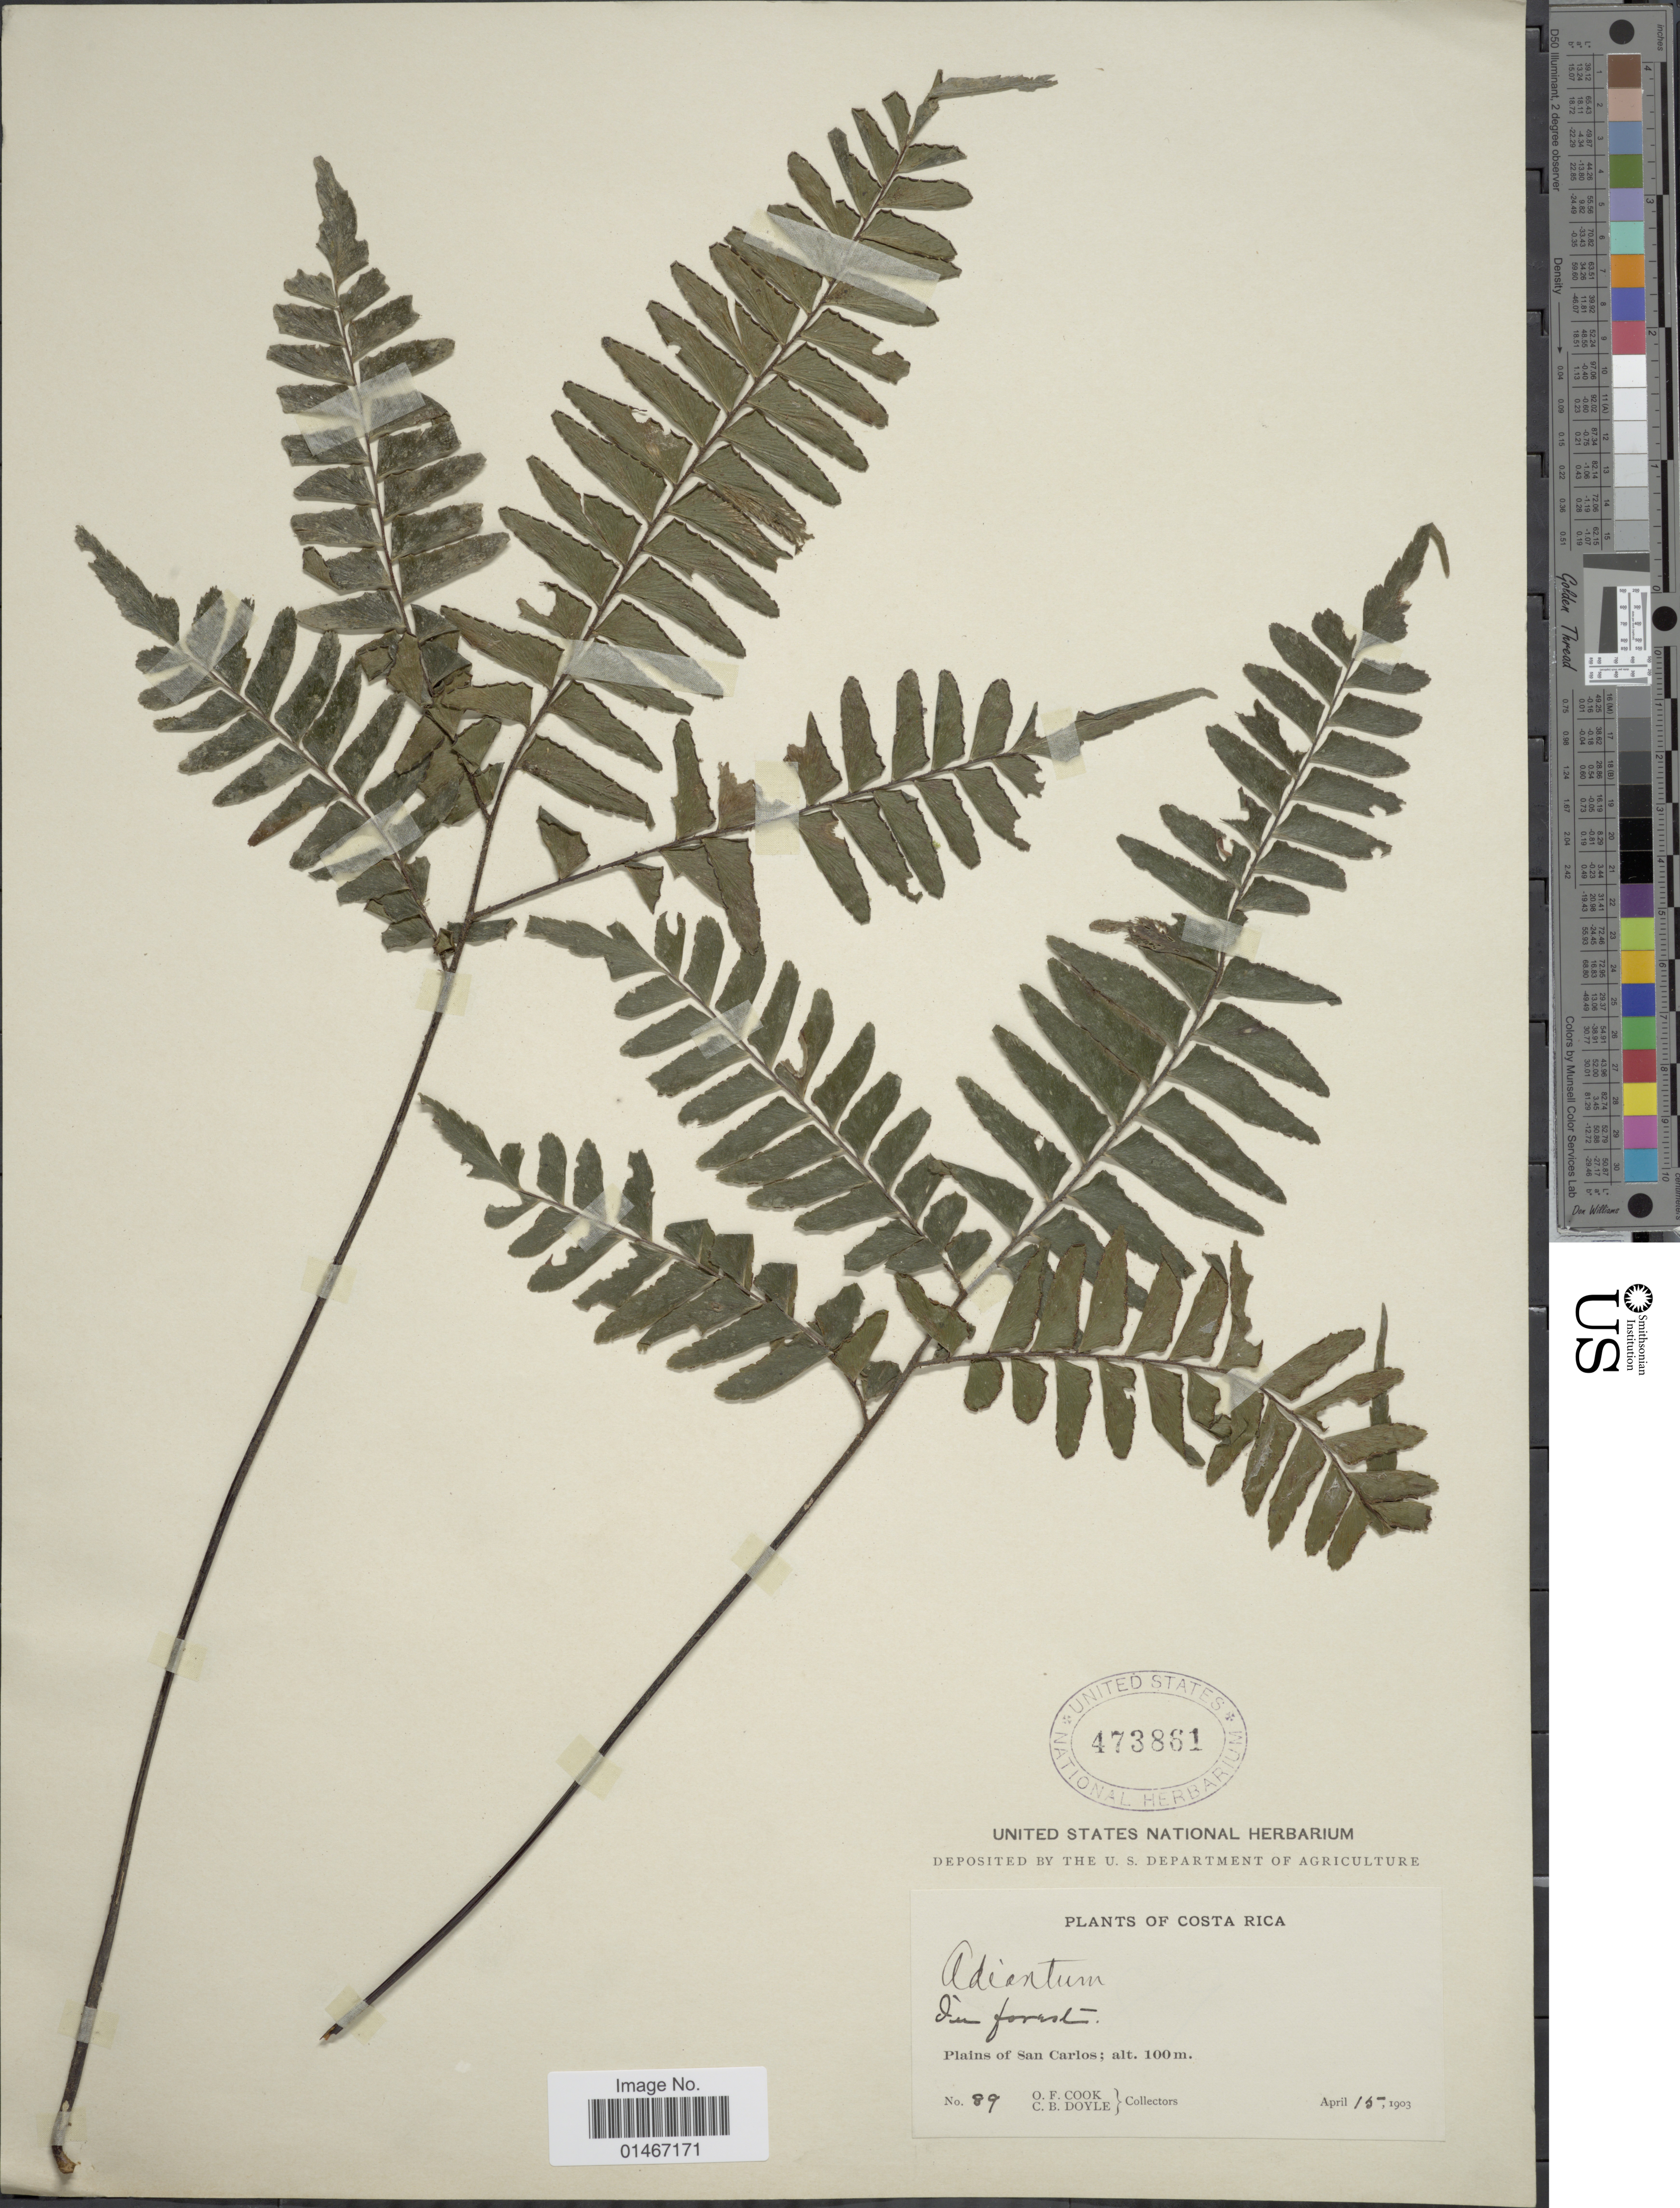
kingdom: Plantae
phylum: Tracheophyta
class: Polypodiopsida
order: Polypodiales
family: Pteridaceae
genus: Adiantum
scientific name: Adiantum latifolium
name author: Lam.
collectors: O. F. Cook & C. Doyle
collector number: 89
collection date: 1903-04-15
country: Costa Rica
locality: Plains of San Carlos.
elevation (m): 100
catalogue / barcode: US 473861